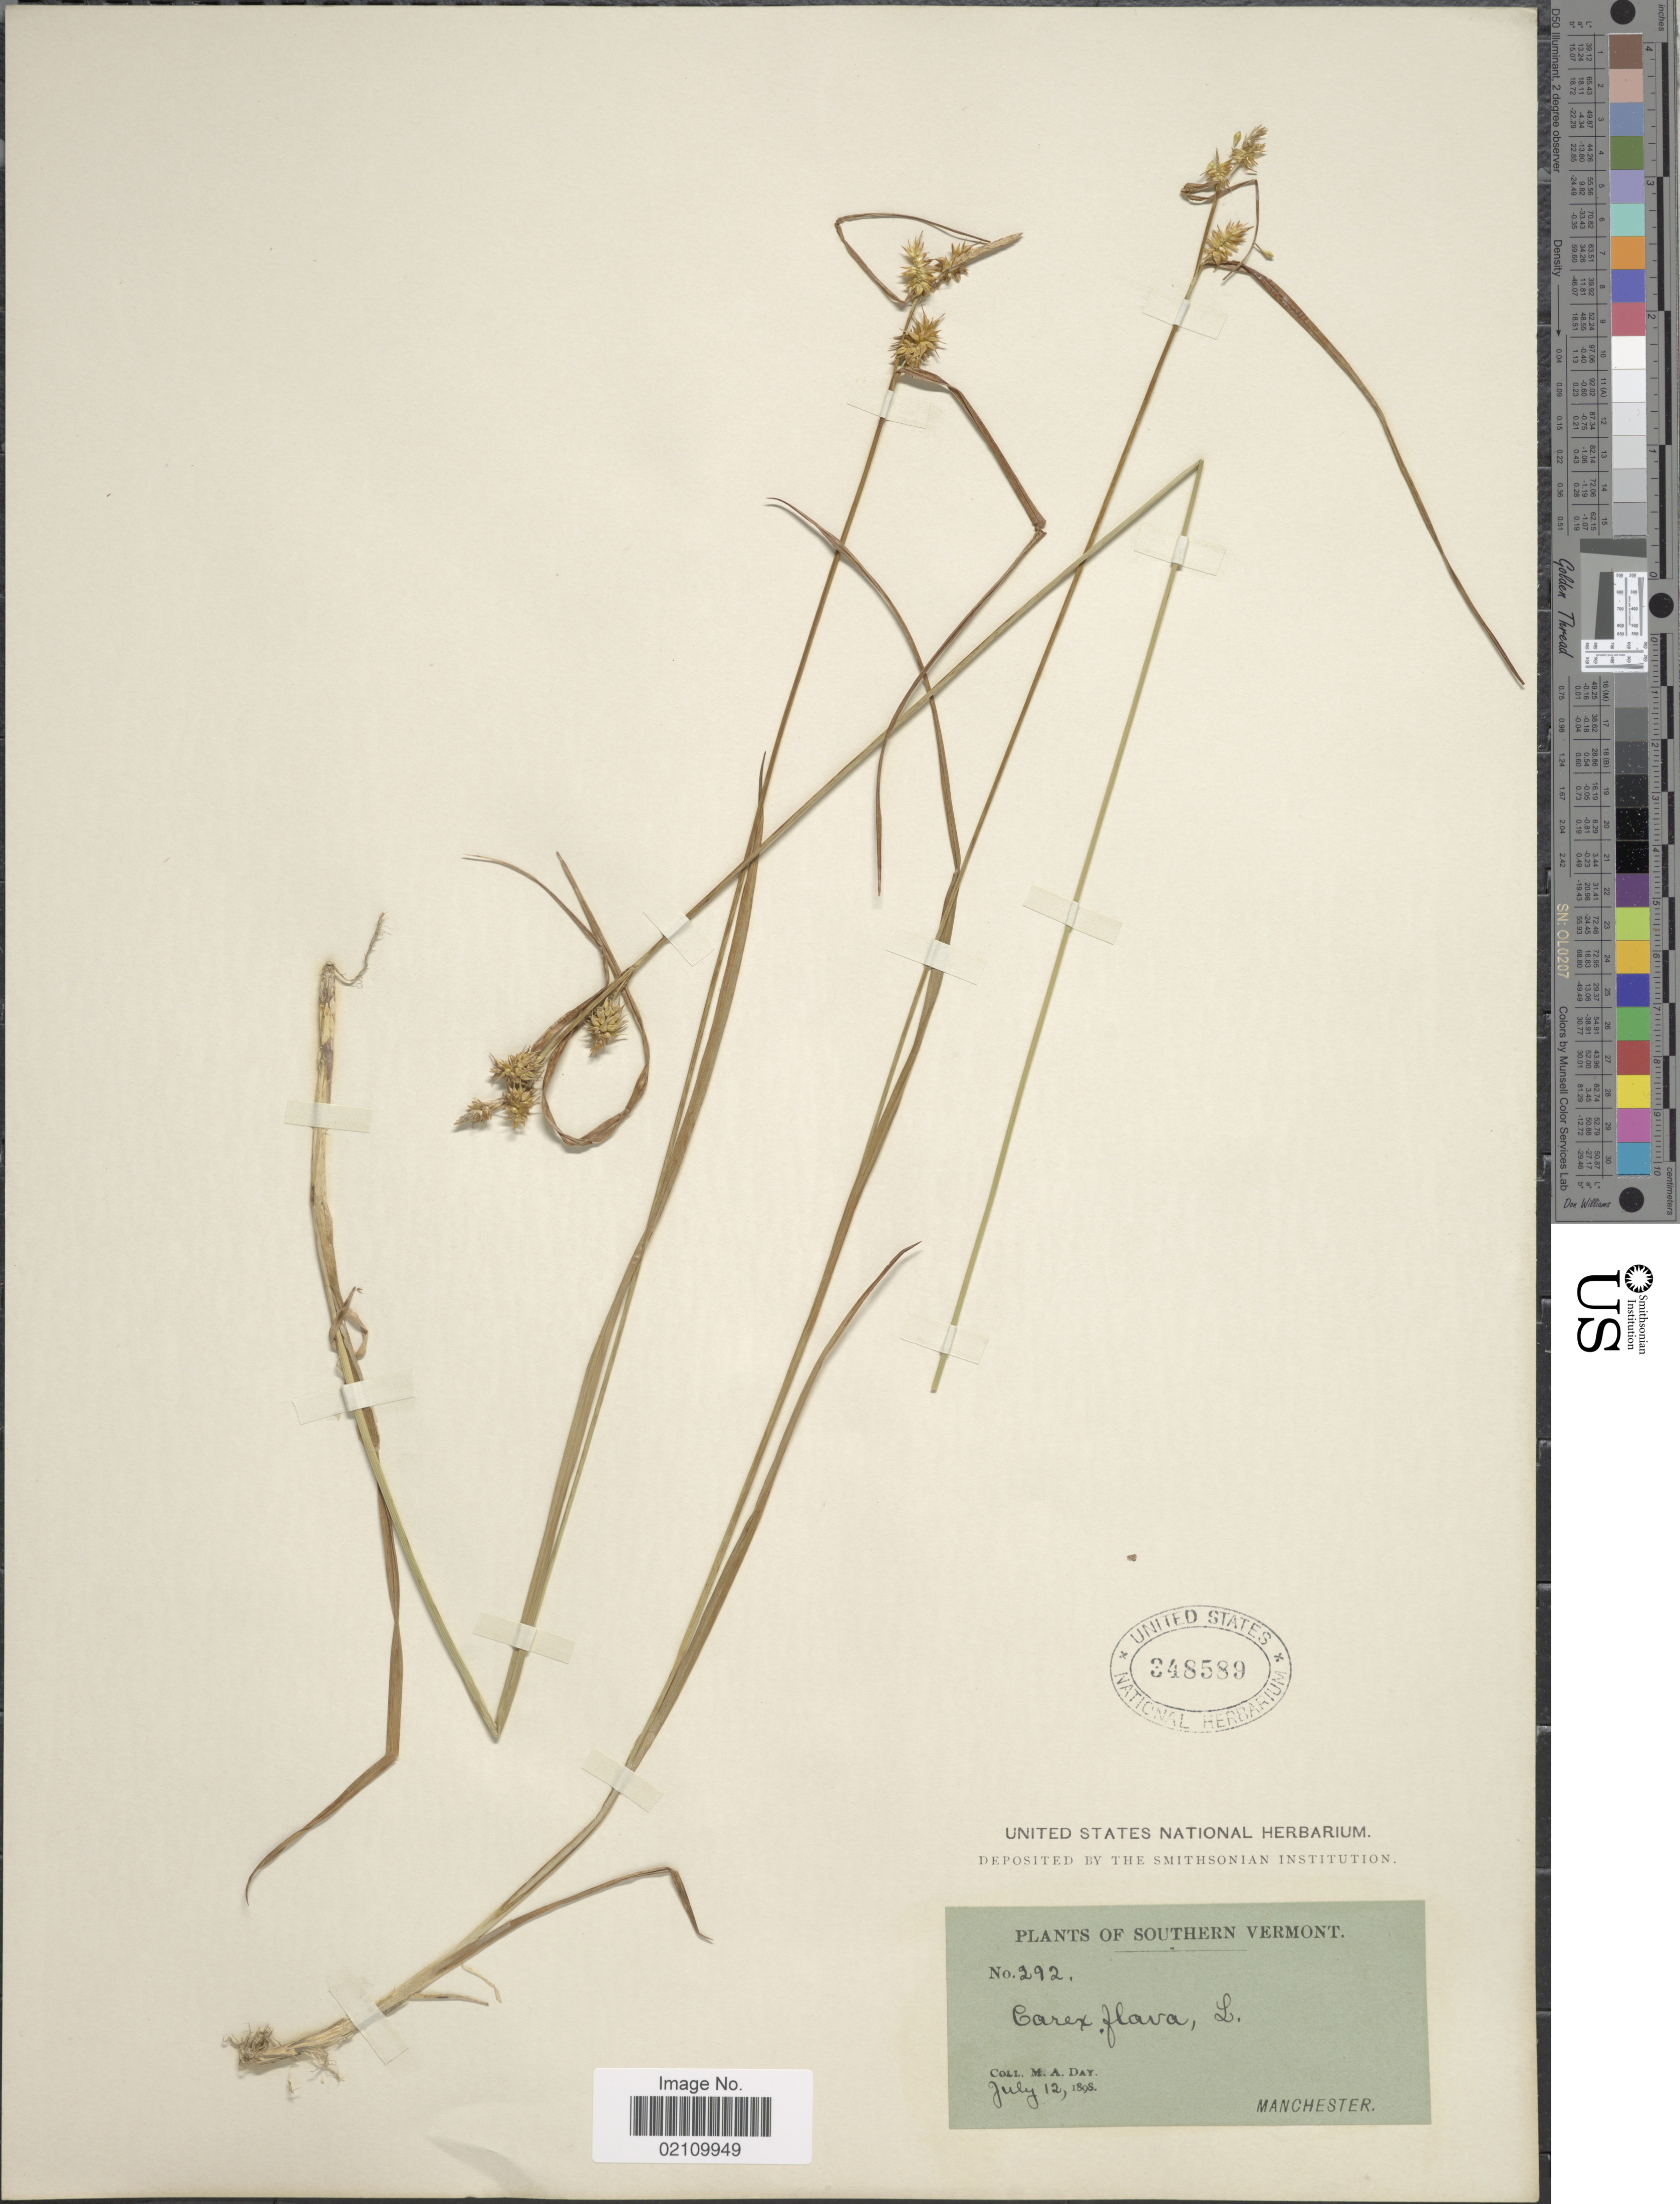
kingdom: Plantae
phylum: Tracheophyta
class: Liliopsida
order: Poales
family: Cyperaceae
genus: Carex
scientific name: Carex flava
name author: L.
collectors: M. Day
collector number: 292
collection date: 1898-07-12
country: United States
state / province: Vermont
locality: Southern Vermont. Manchester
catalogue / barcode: US 348589